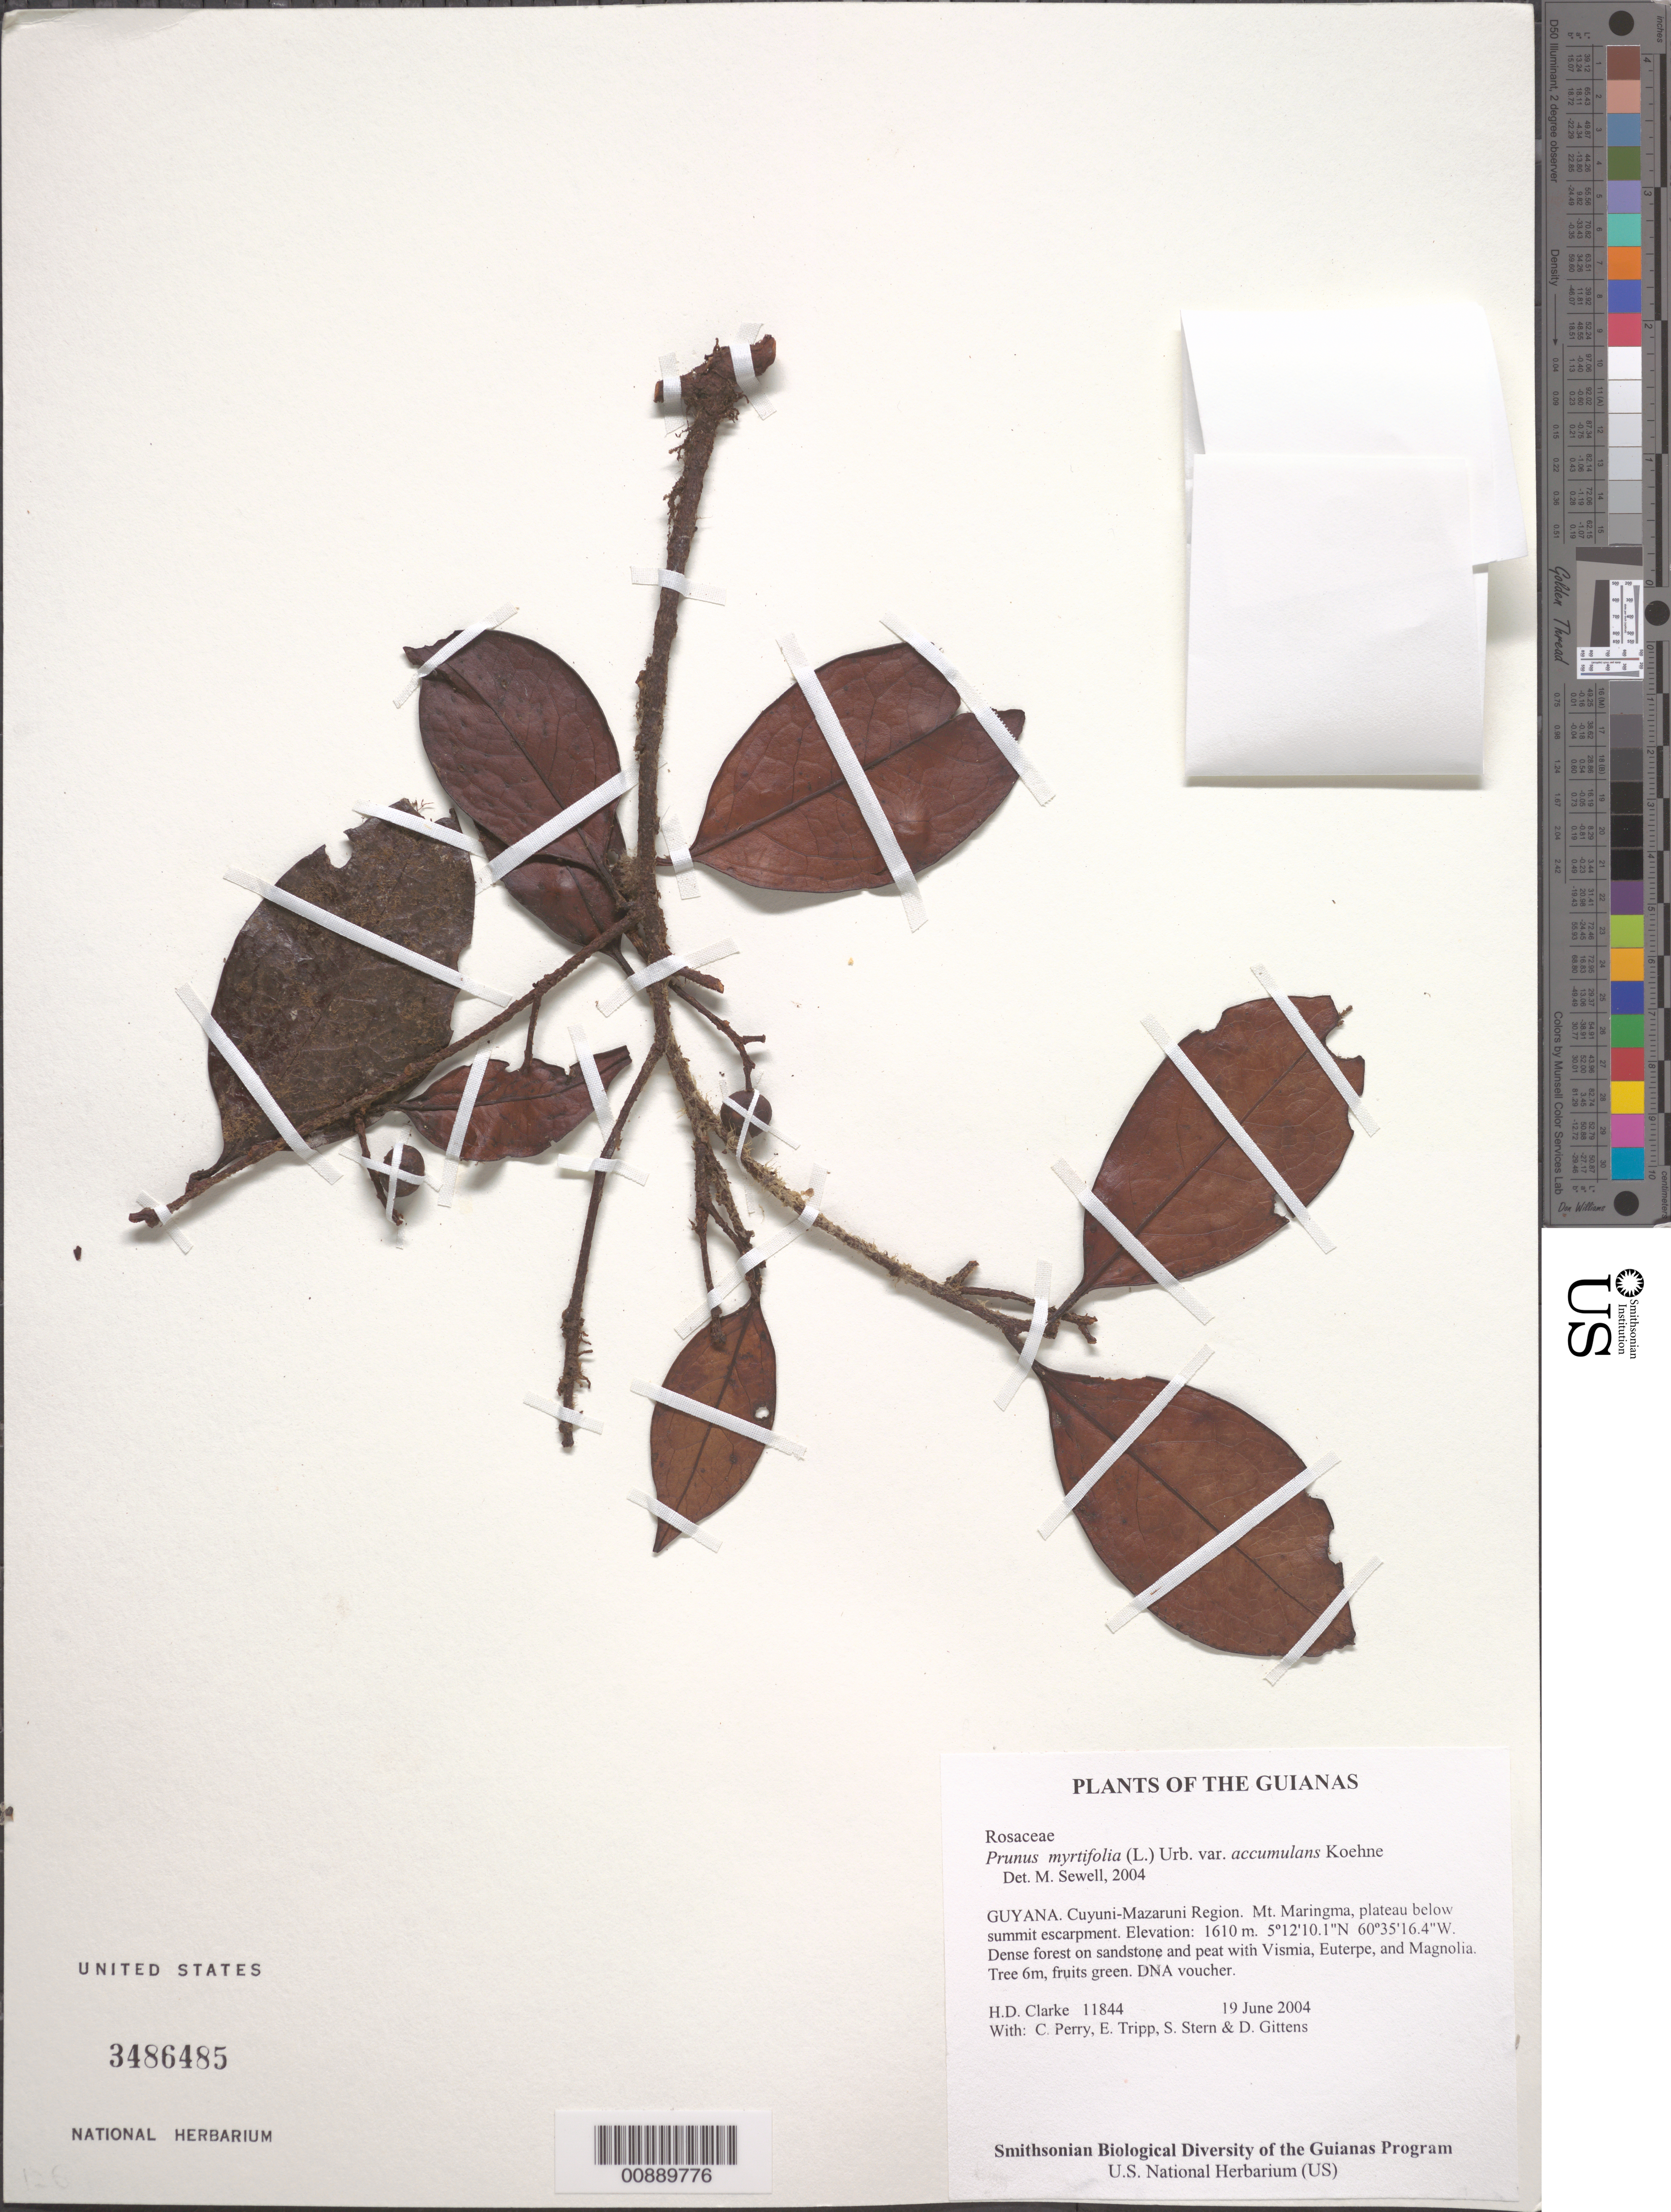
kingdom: Plantae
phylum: Tracheophyta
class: Magnoliopsida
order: Rosales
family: Rosaceae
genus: Prunus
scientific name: Prunus myrtifolia var. accumulans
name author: Koehne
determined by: Sewell, M.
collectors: H. D. Clarke, C. Perry, E. Tripp, S. R. Stern & D. Gittens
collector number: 11844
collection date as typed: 19 June 2004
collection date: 2004-06-19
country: Guyana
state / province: Cuyuni-Mazaruni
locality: Mt. Maringma, plateau below summit escarpment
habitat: Dense forest on sandstone and peat with Vismia, Euterpe, and Magnolia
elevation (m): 1610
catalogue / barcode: US 3486485